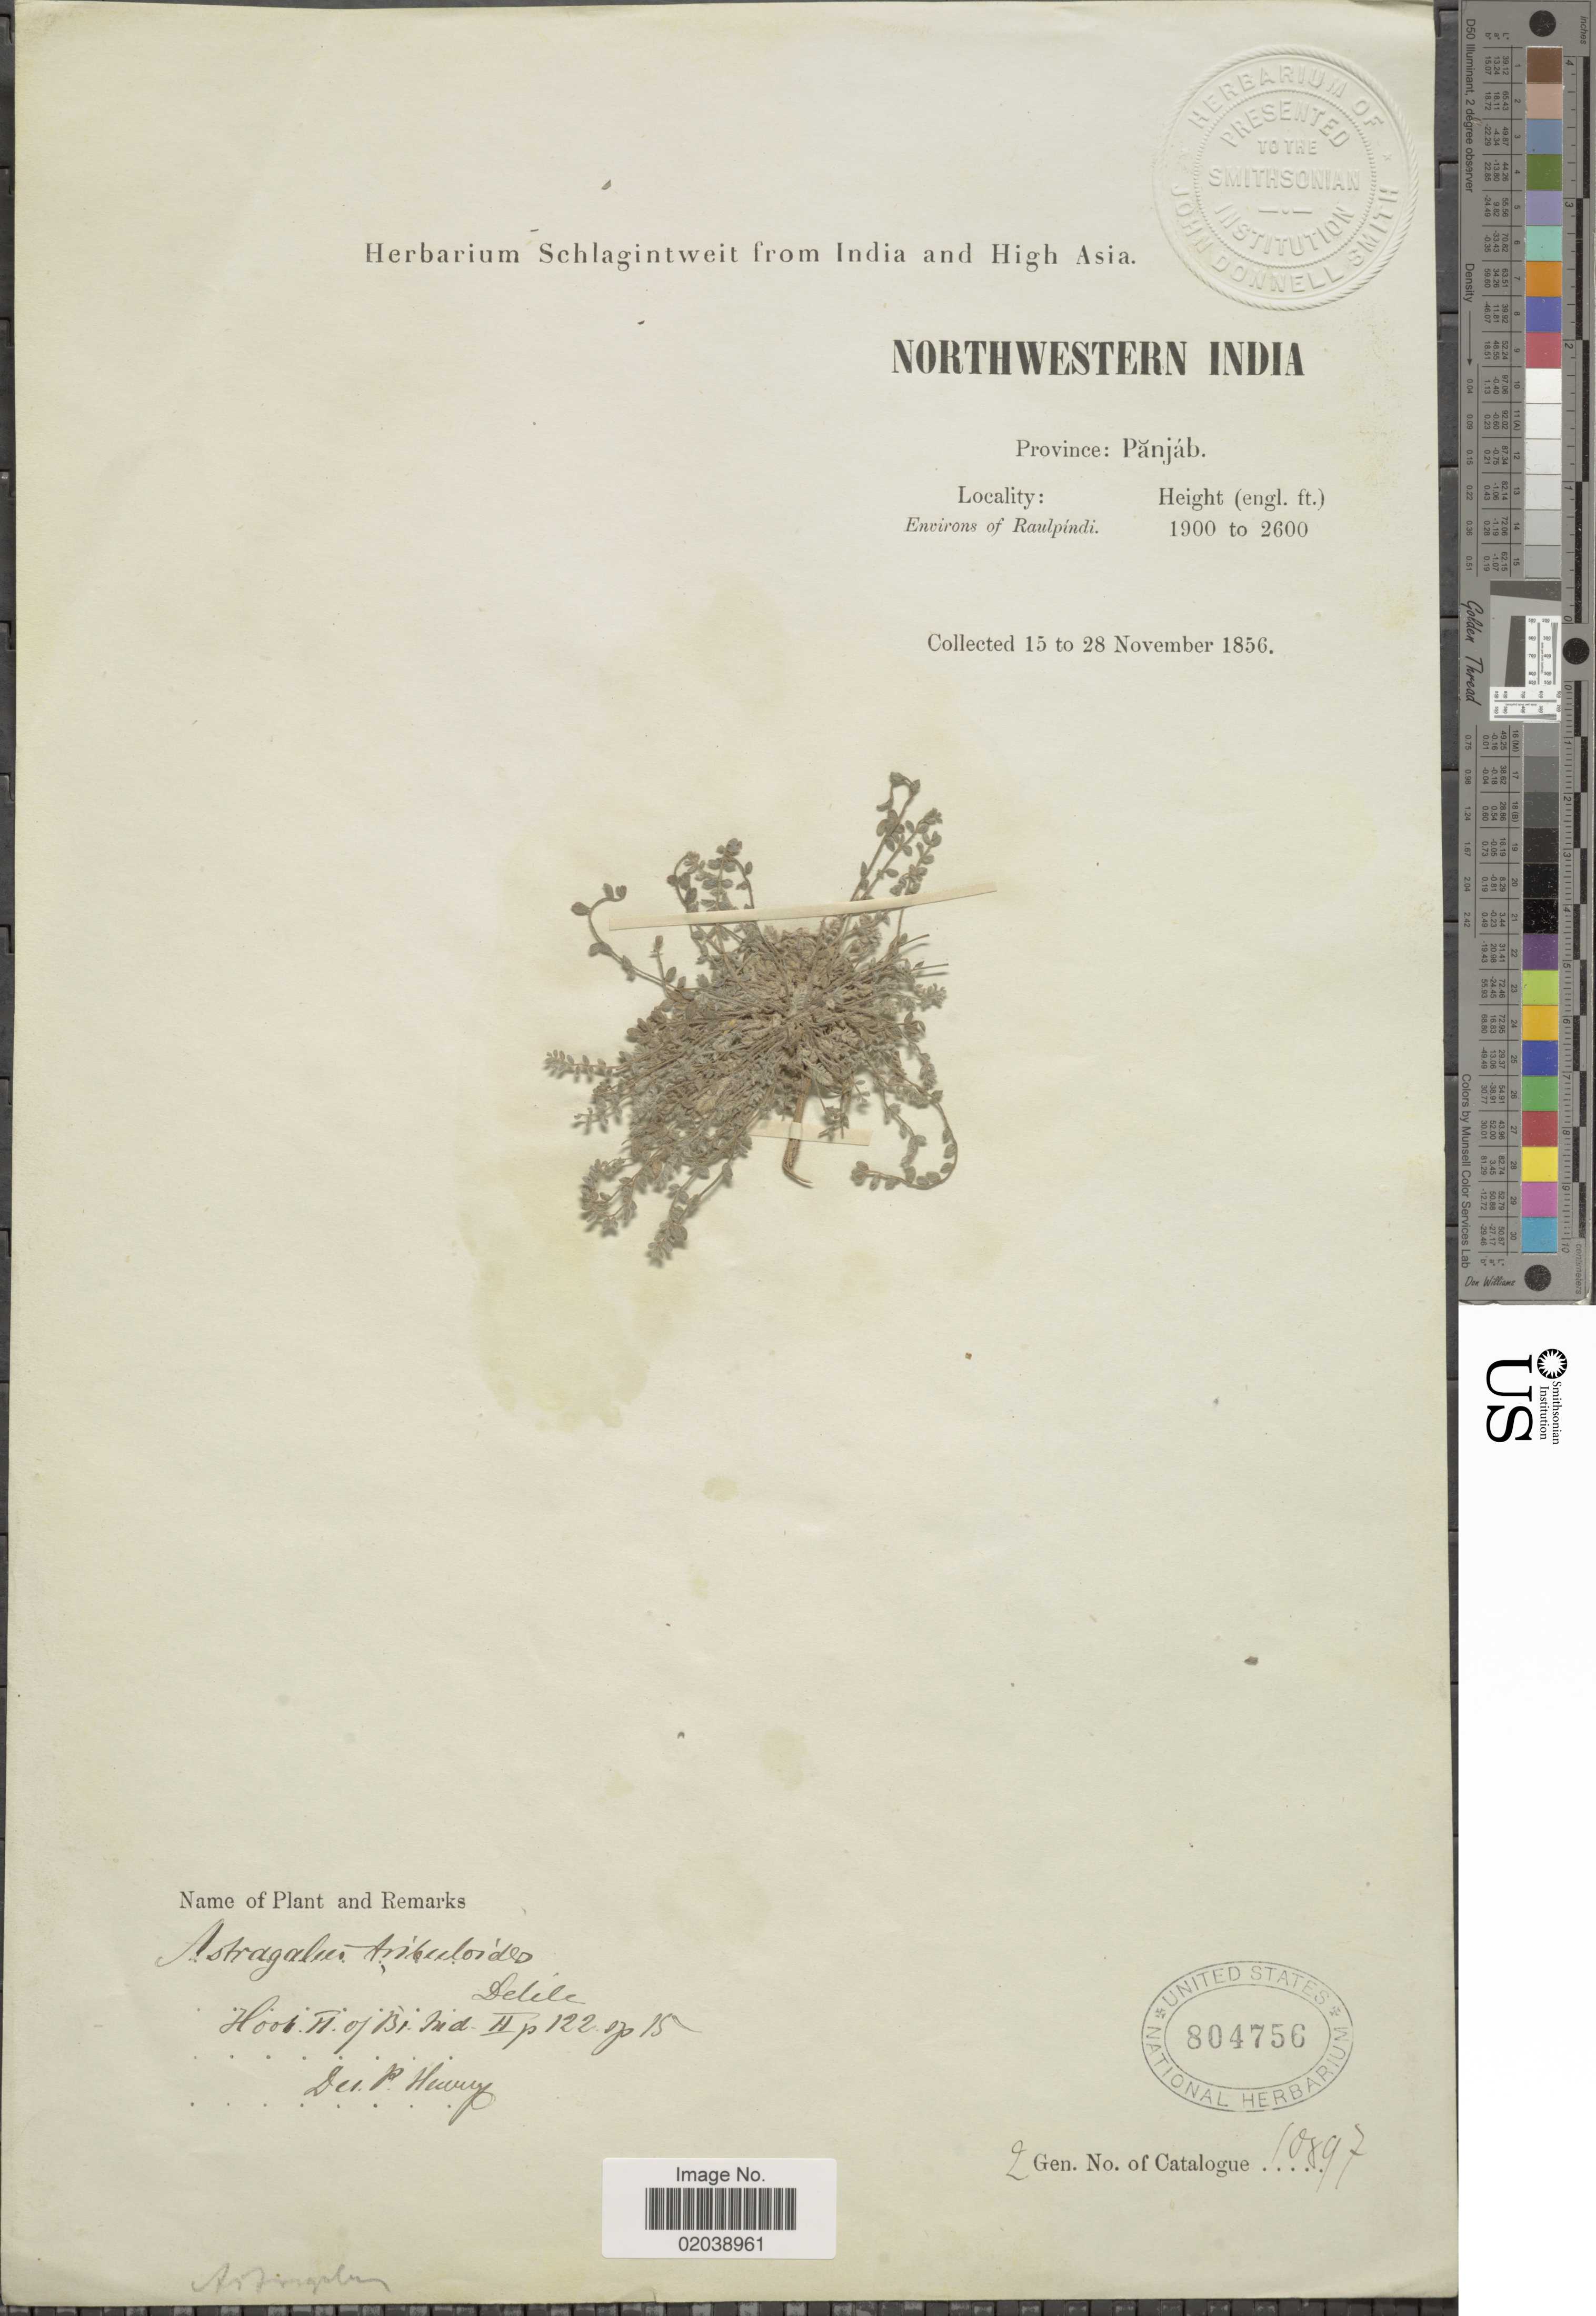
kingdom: Plantae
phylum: Tracheophyta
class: Magnoliopsida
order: Fabales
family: Fabaceae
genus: Astragalus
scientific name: Astragalus tribuloides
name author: Delile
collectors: ex herb. Schlagintweit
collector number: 10897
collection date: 1856-11-15/1856-11-28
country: India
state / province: Punjab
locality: Province: Panjab. Environs of Raulpindi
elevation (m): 579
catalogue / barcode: US 804756